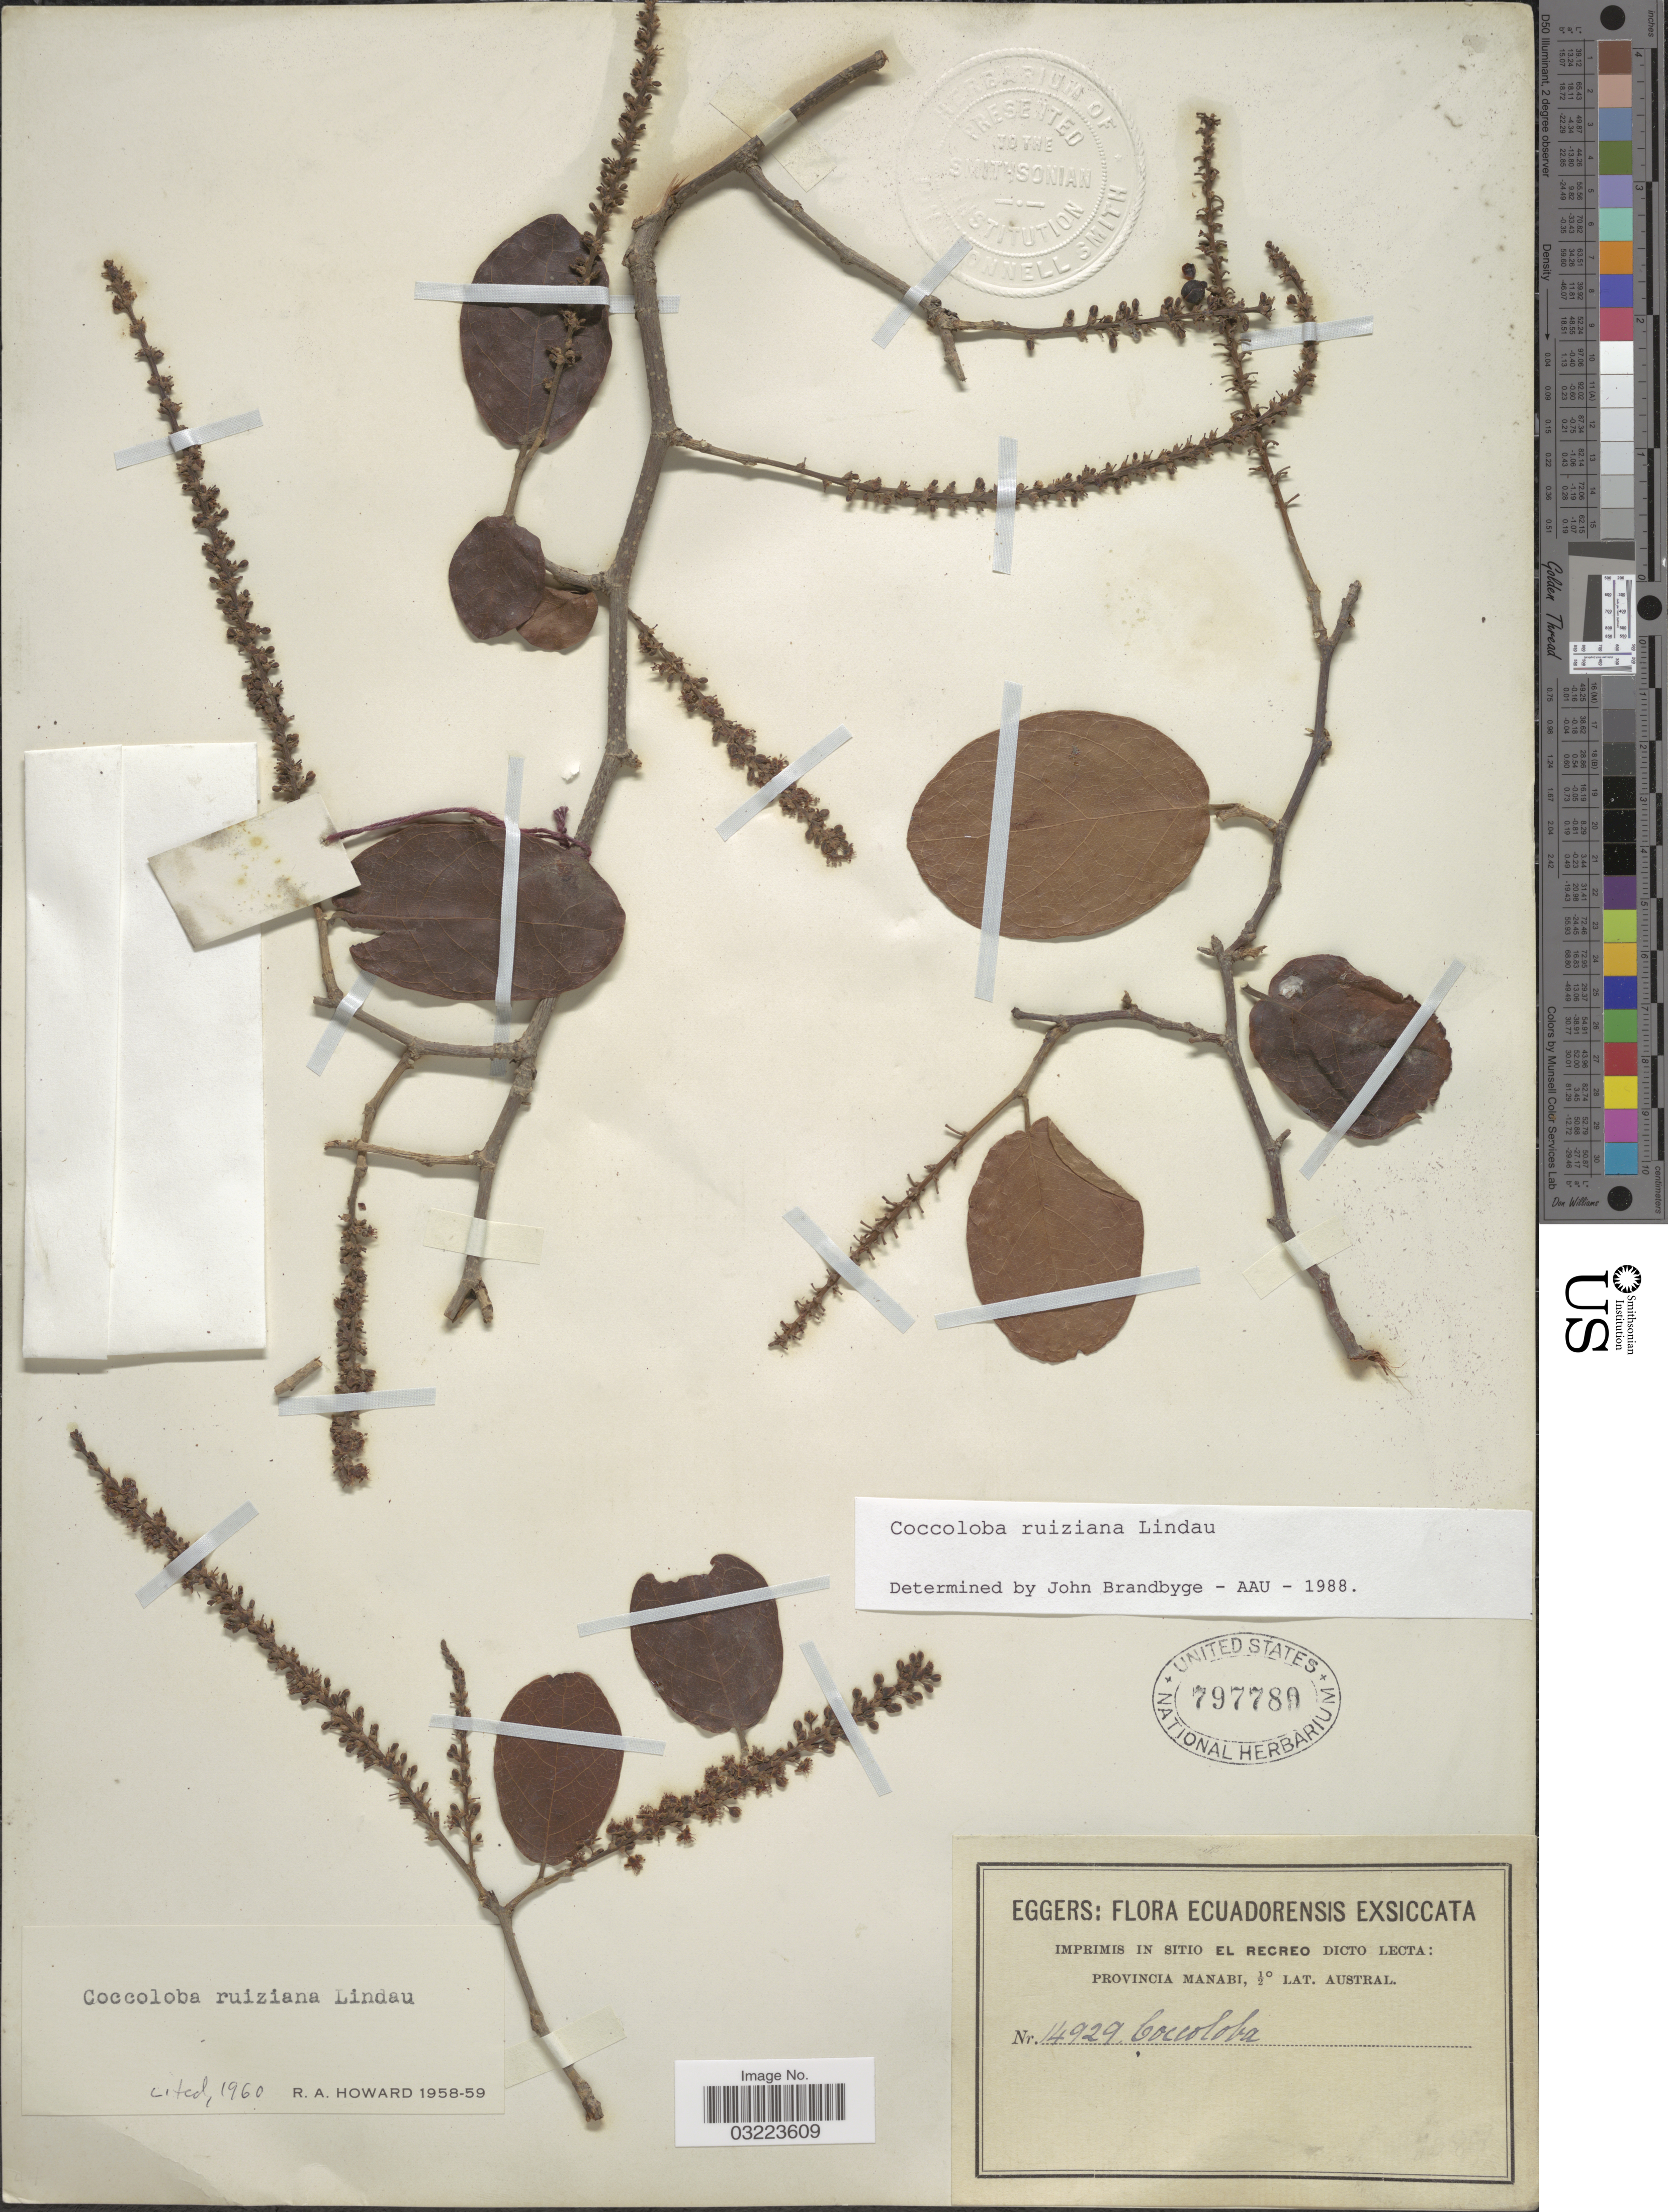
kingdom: Plantae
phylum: Tracheophyta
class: Magnoliopsida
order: Caryophyllales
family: Polygonaceae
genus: Coccoloba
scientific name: Coccoloba ruiziana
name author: Lindau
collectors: -. Eggers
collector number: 14929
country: Ecuador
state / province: Manabí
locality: Ecuadorensis, Imprimis in sitio El Recreo.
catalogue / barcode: US 797789